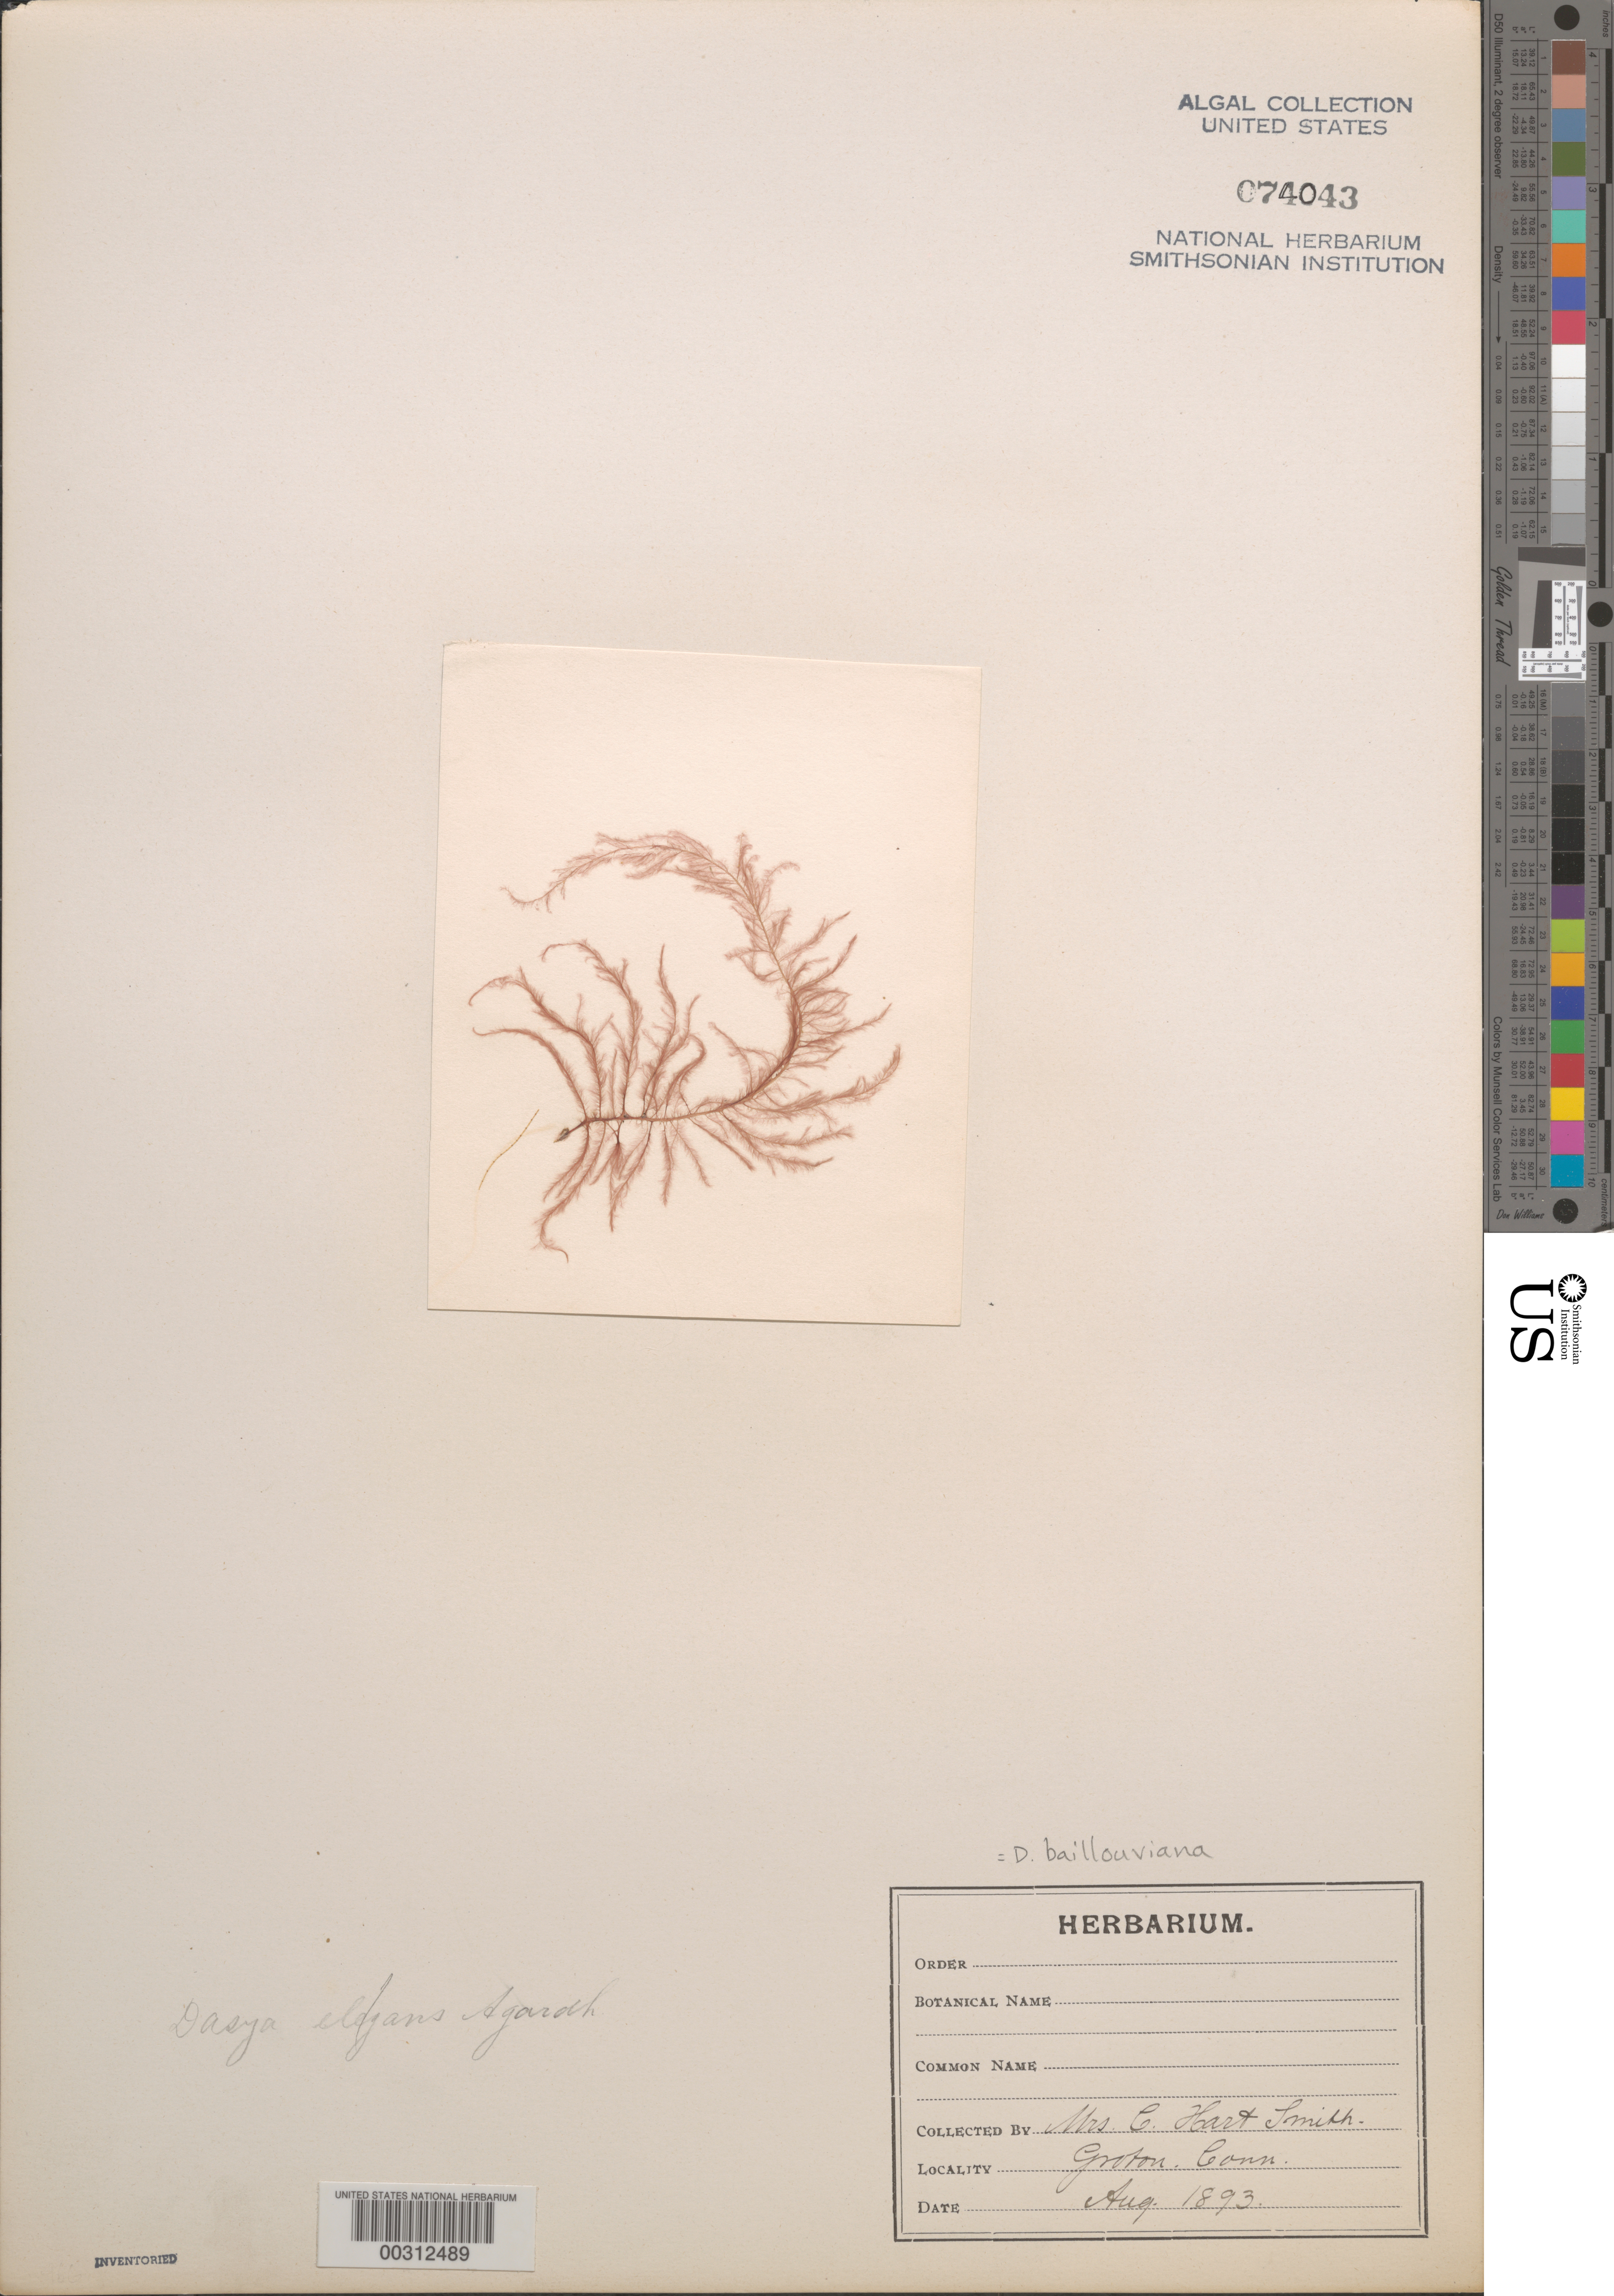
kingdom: Plantae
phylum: Rhodophyta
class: Florideophyceae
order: Ceramiales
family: Dasyaceae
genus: Dasya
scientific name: Dasya pedicellata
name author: (C. Agardh) C. Agardh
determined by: Algae name updating Project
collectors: C. H. Smith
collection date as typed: Aug 1893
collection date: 1893-08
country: United States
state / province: Connecticut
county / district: New London County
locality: Groton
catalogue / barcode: US 74043